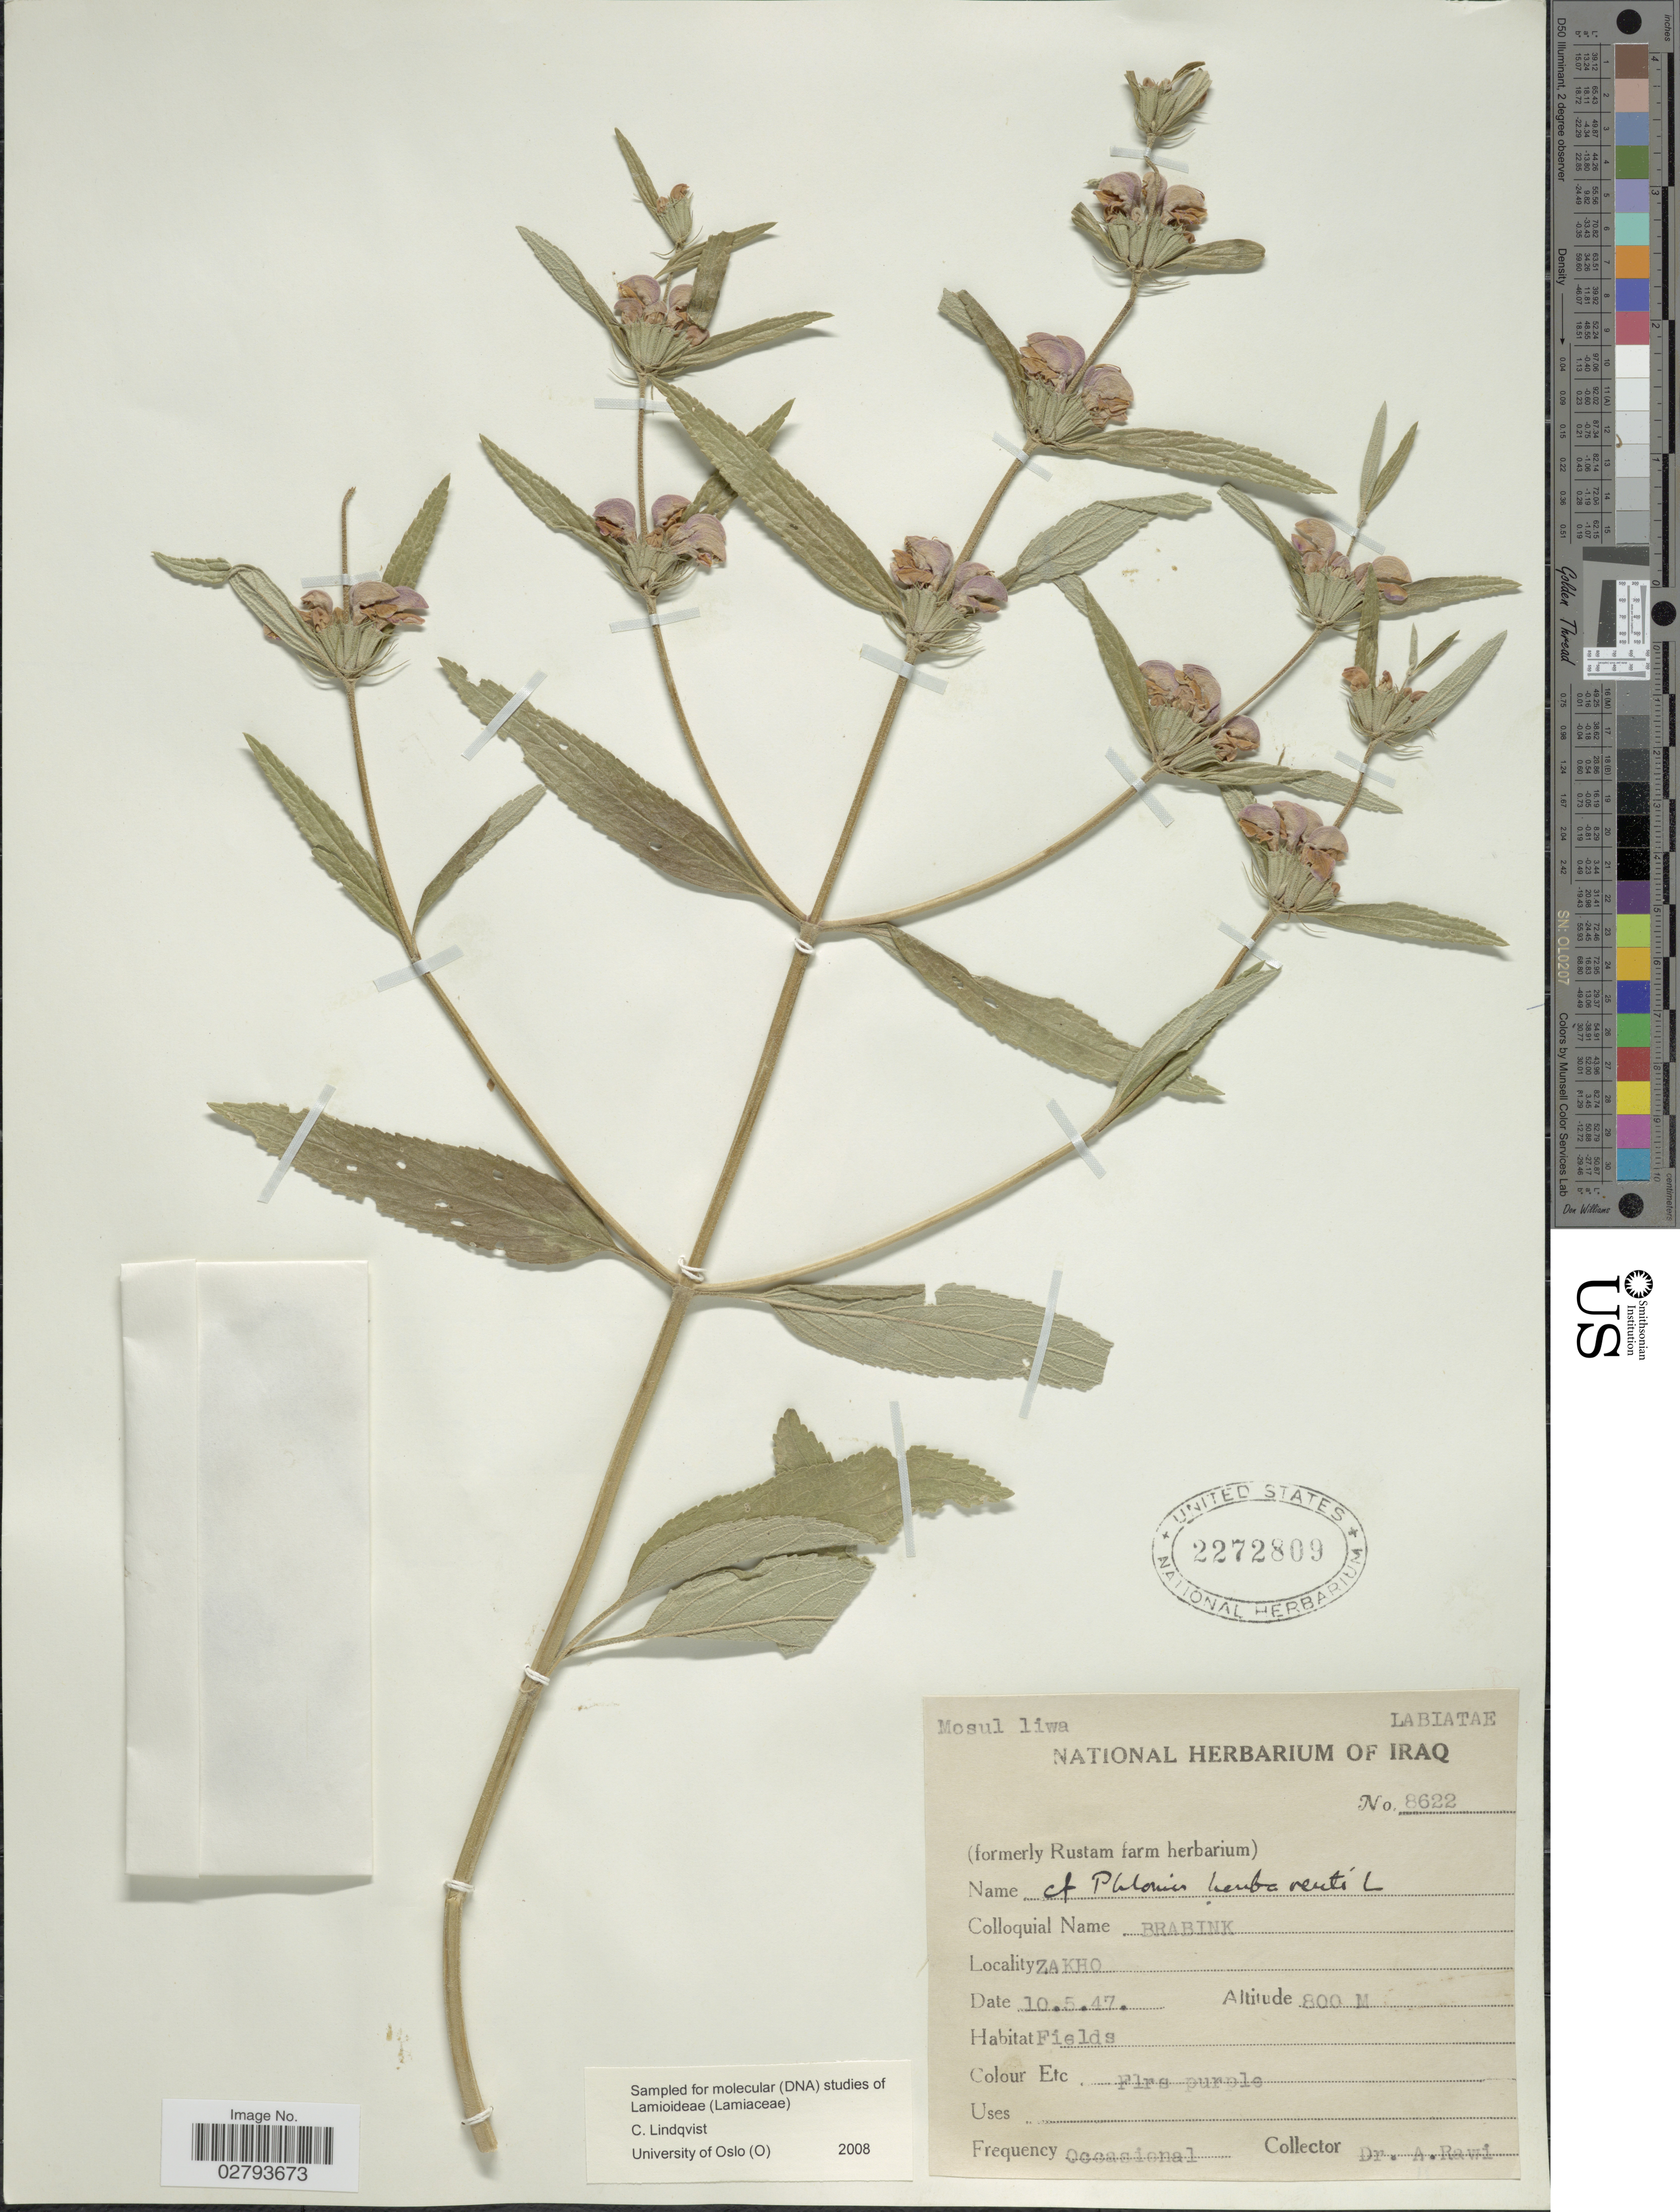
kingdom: Plantae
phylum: Tracheophyta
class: Magnoliopsida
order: Lamiales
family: Lamiaceae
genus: Phlomis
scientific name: Phlomis herba-venti subsp. pungens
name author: Maire ex DeFilipps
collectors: A. Rawi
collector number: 8622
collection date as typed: Transcribed d/m/y: 10/5/47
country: Iraq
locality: Mosul liwa. Zakho.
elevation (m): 800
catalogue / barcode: US 2272809